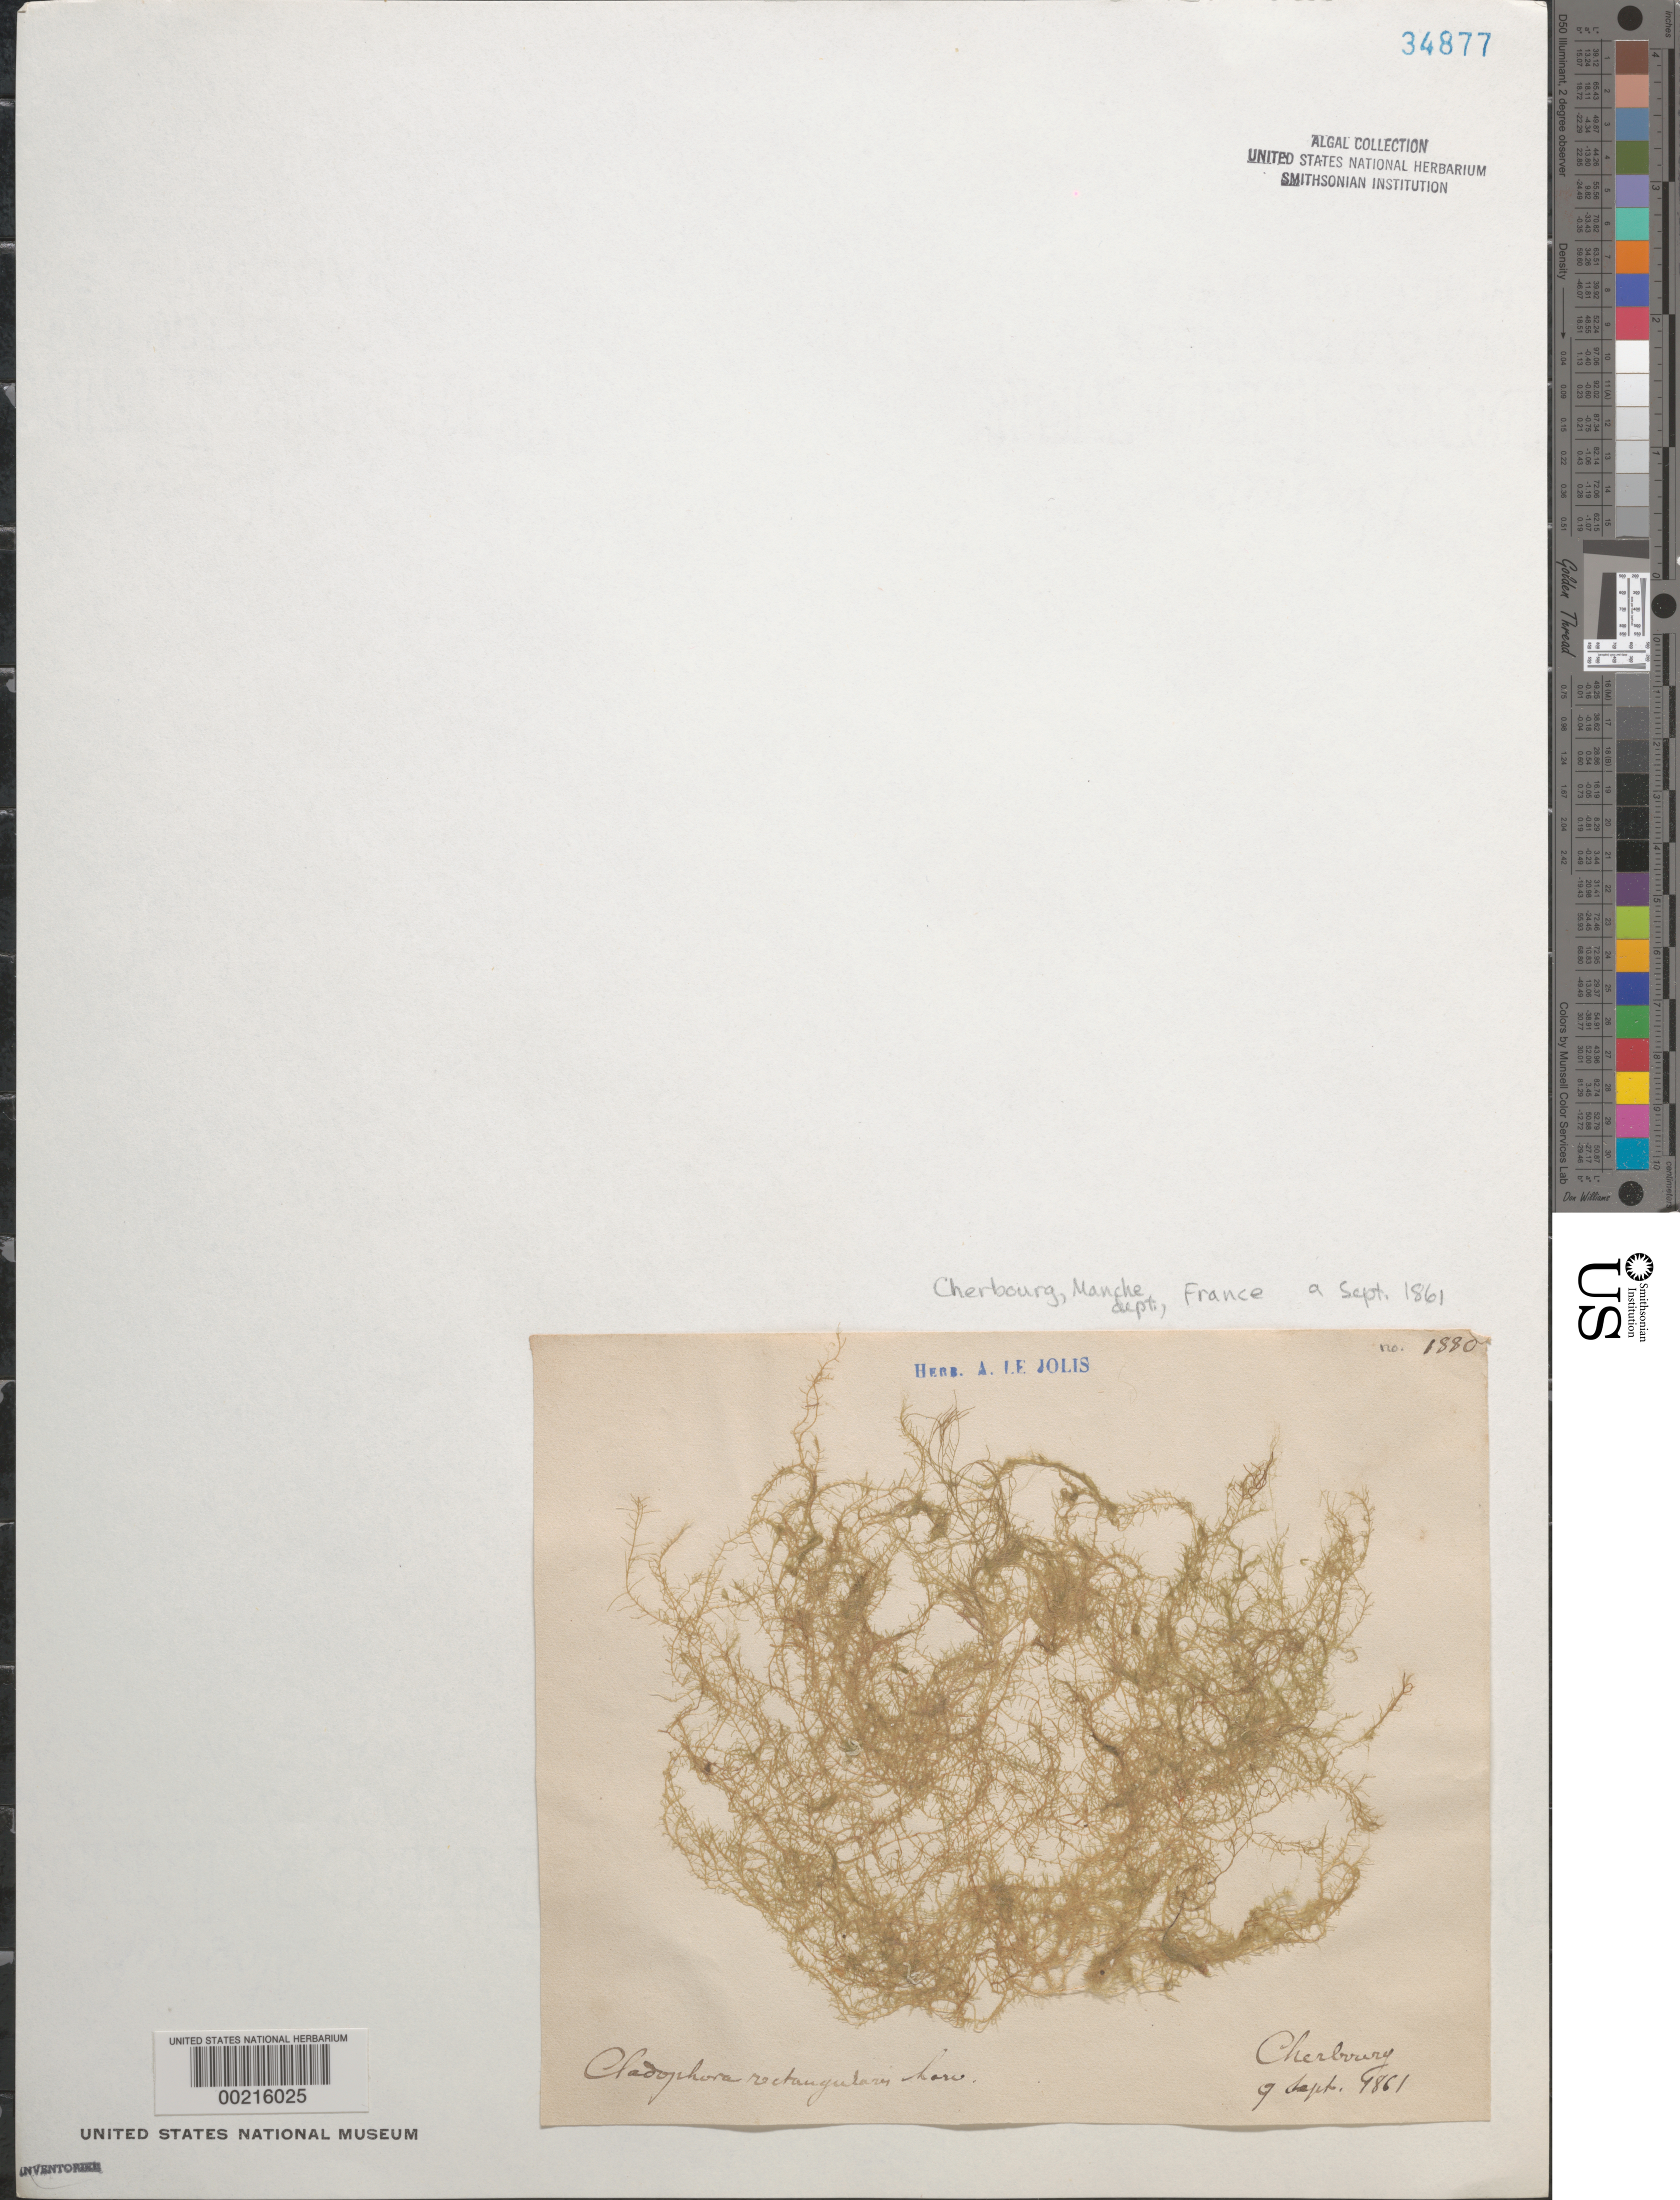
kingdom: Plantae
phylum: Chlorophyta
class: Ulvophyceae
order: Cladophorales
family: Cladophoraceae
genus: Cladophora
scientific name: Cladophora hutchinsiae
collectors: Le Jolis, A. F. (herbarium)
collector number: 1880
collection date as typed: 09 Sep 1861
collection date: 1861-09-09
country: France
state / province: Normandie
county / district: Manche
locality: Cherbourg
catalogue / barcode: US 34877